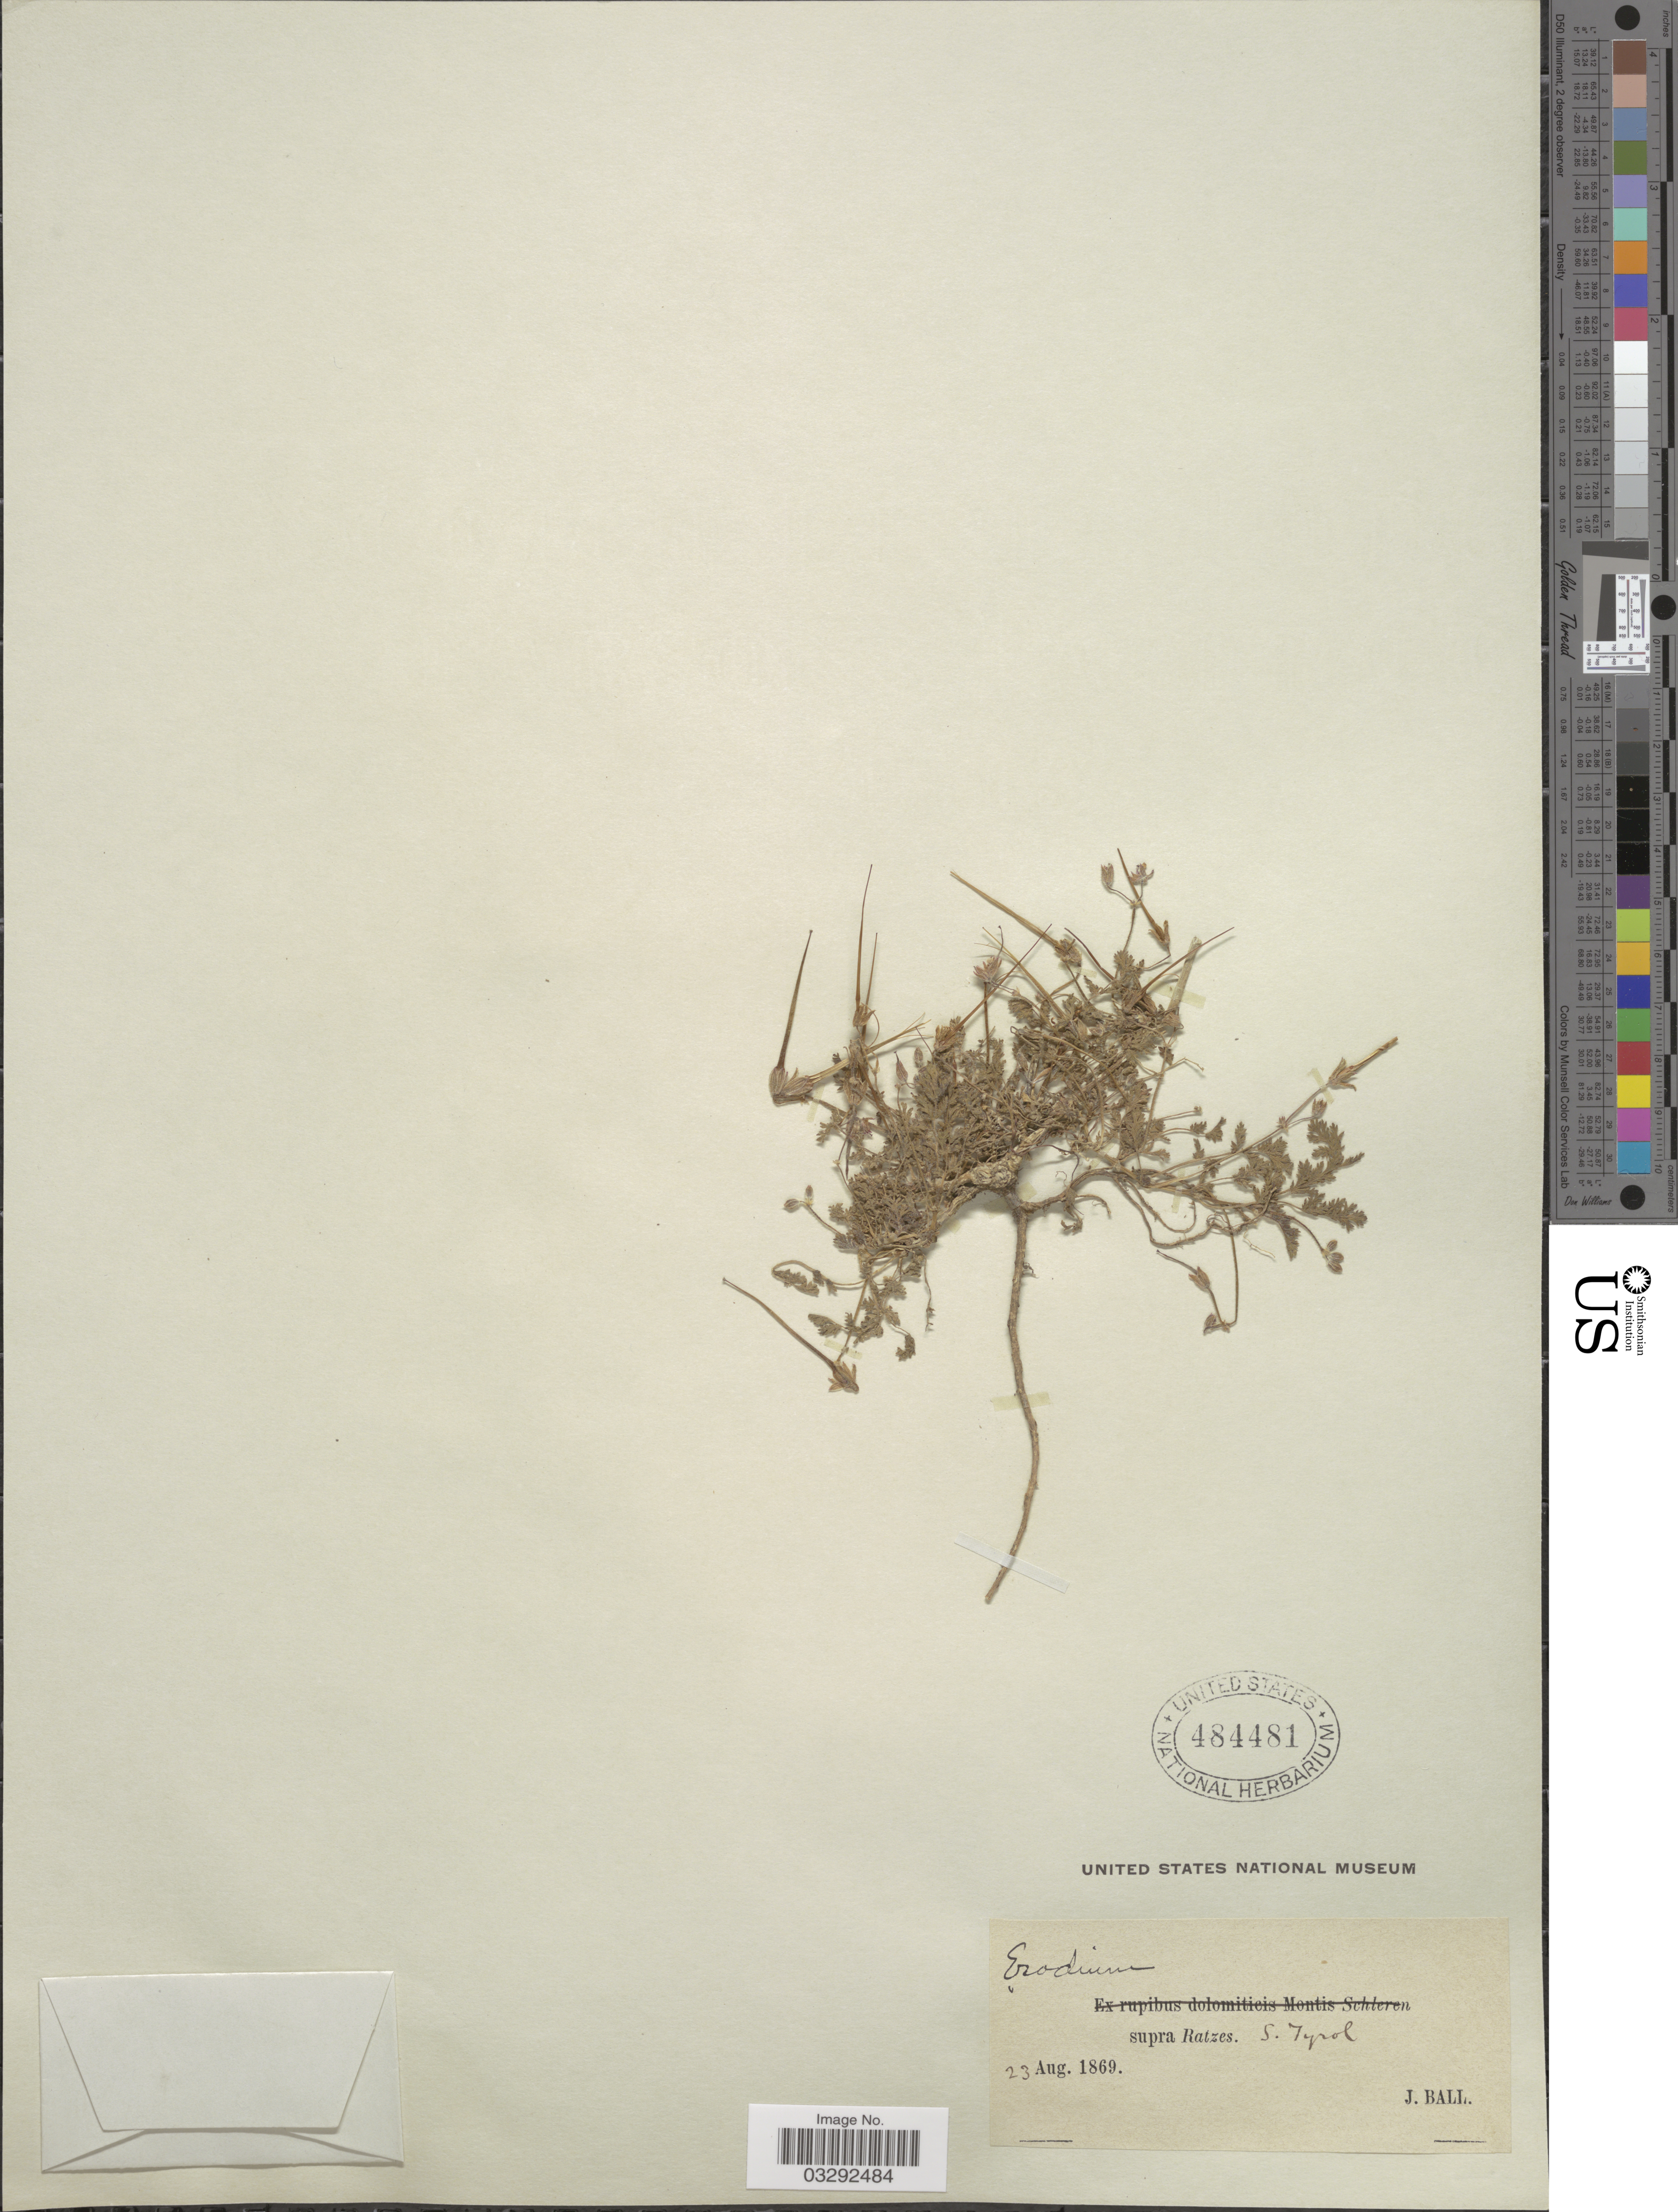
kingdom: Plantae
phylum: Tracheophyta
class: Magnoliopsida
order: Geraniales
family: Geraniaceae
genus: Erodium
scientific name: Erodium sp.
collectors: J. Ball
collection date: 1869-08-23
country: Italy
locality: Supra Ratzes. S. Tyrol.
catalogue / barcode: US 484481